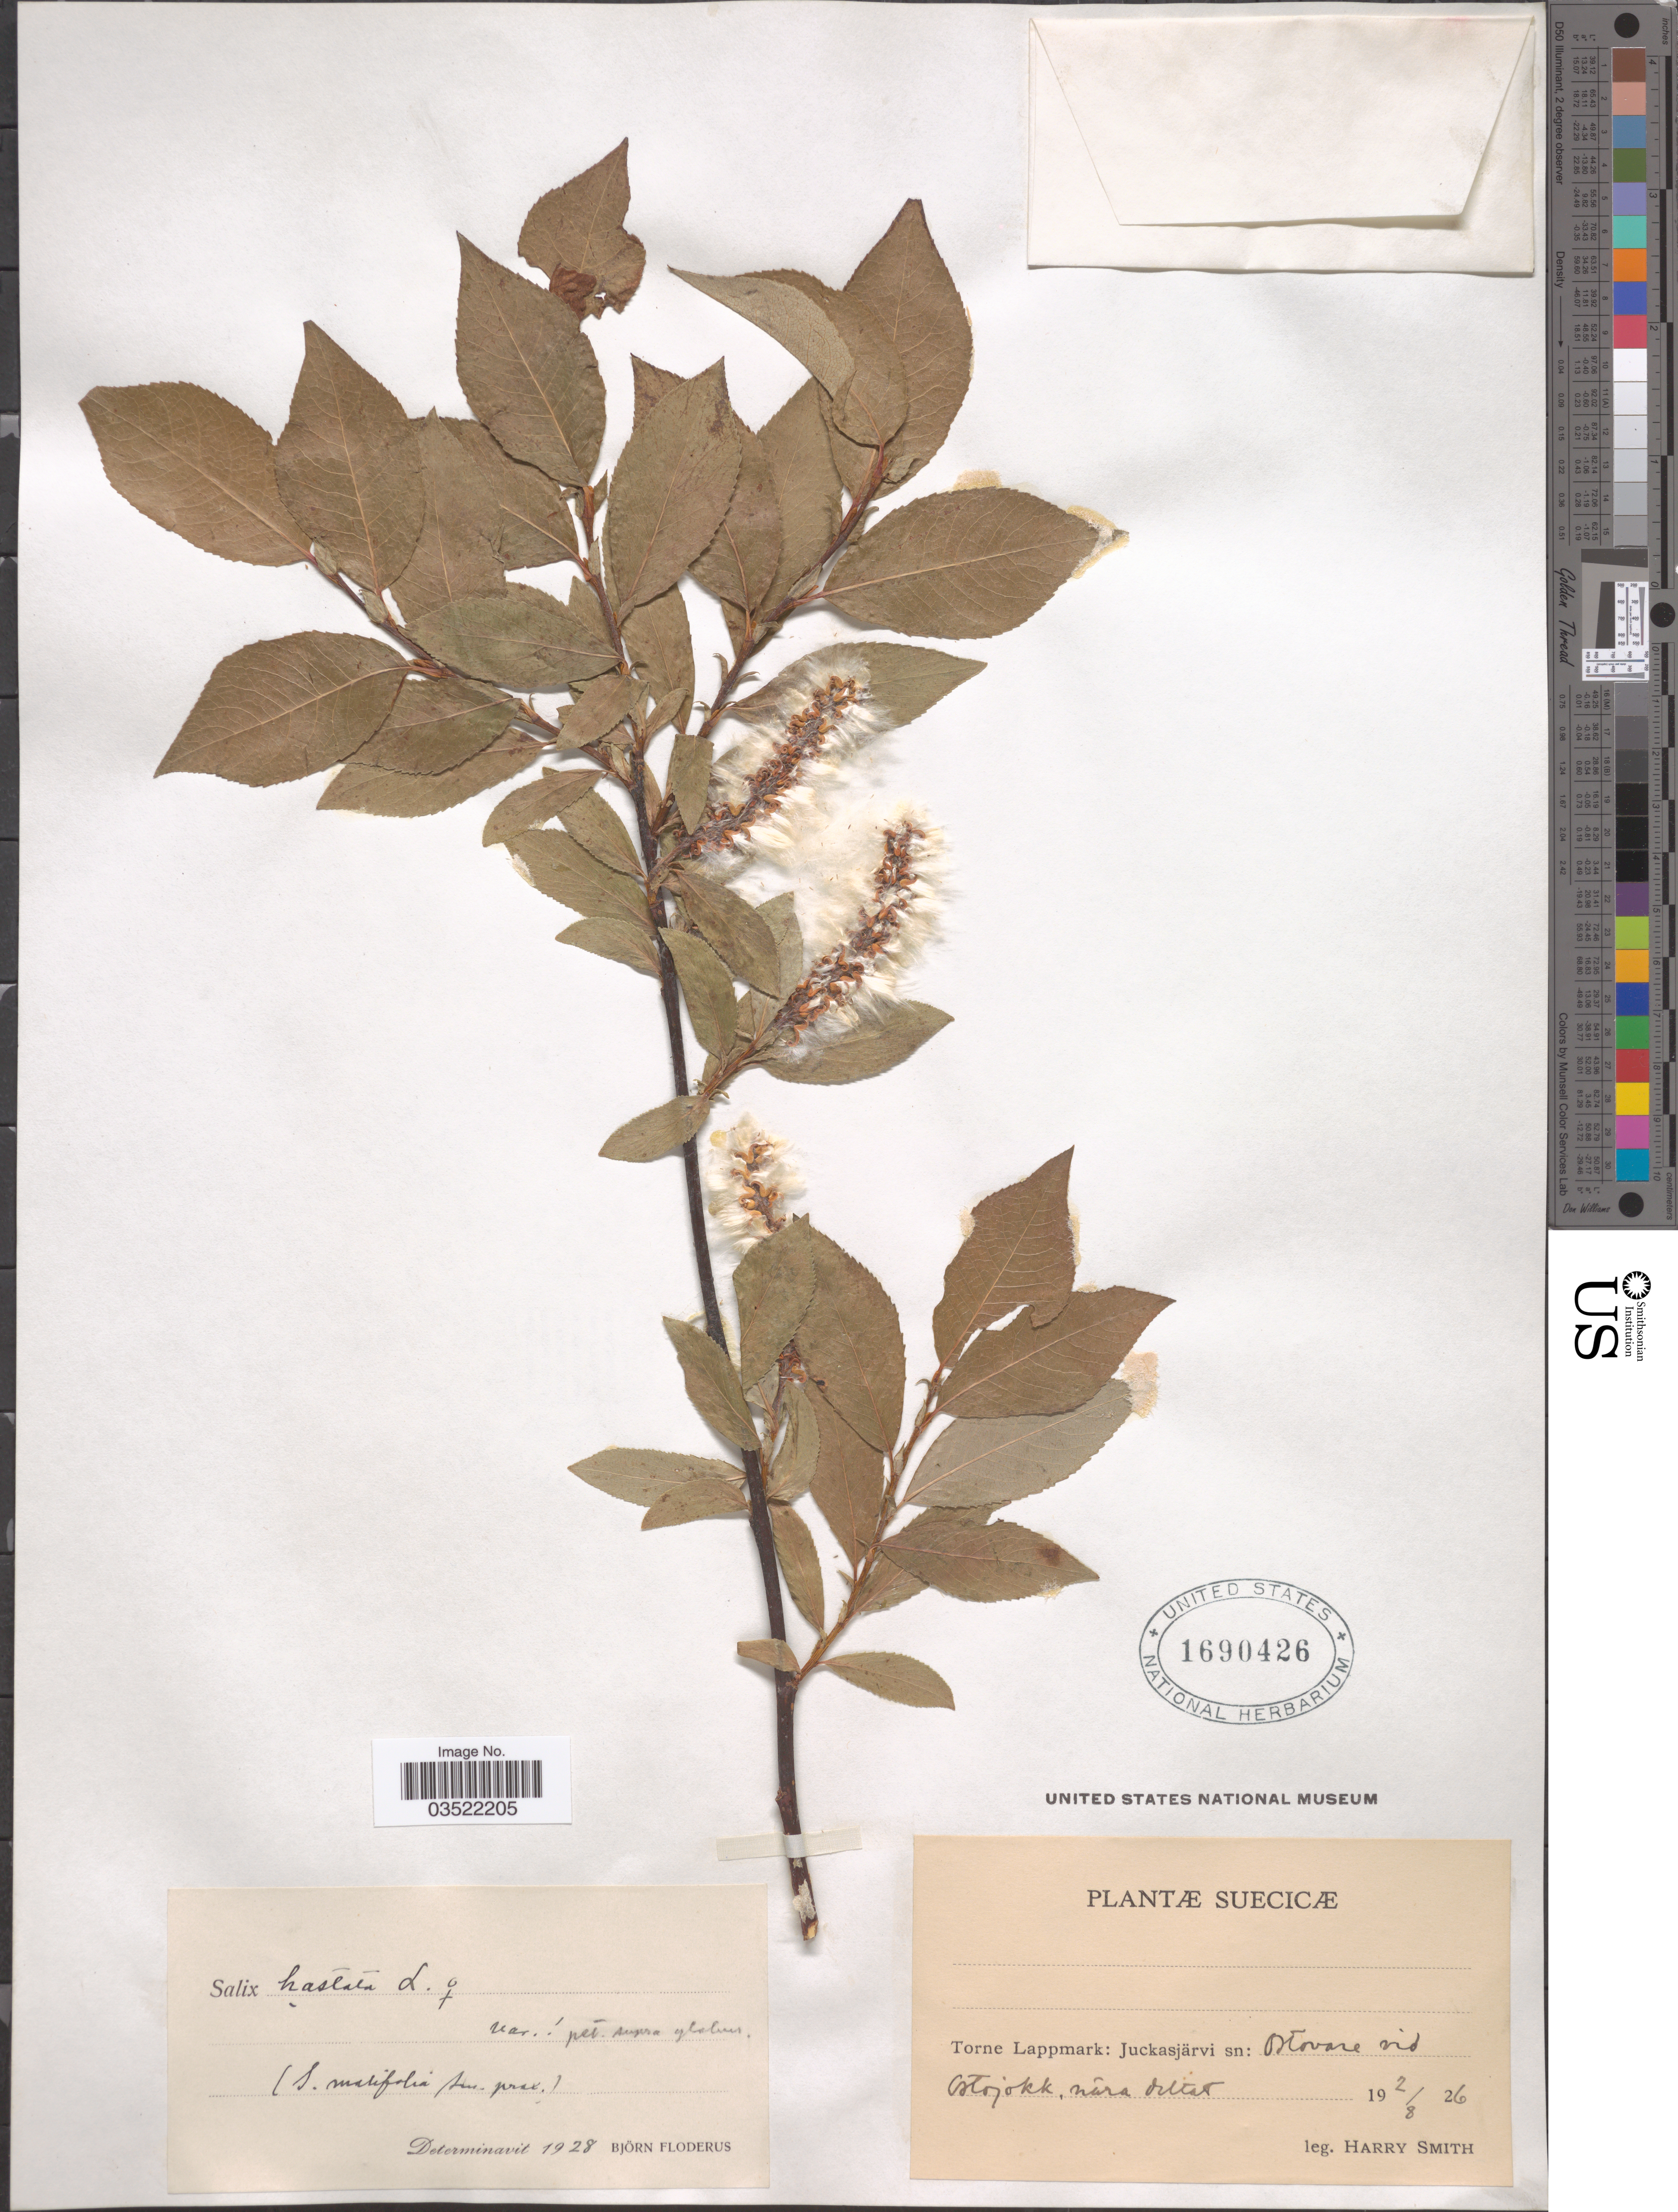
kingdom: Plantae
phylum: Tracheophyta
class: Magnoliopsida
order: Malpighiales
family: Salicaceae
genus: Salix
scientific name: Salix hastata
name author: L.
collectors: H. Smith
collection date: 1926-08-02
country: Sweden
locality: Suecicæ. Torne Lappmark: Juckasjärvi sn: Ortovare vid Ostojokk, nara Orltat. [interpreted]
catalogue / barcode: US 1690426